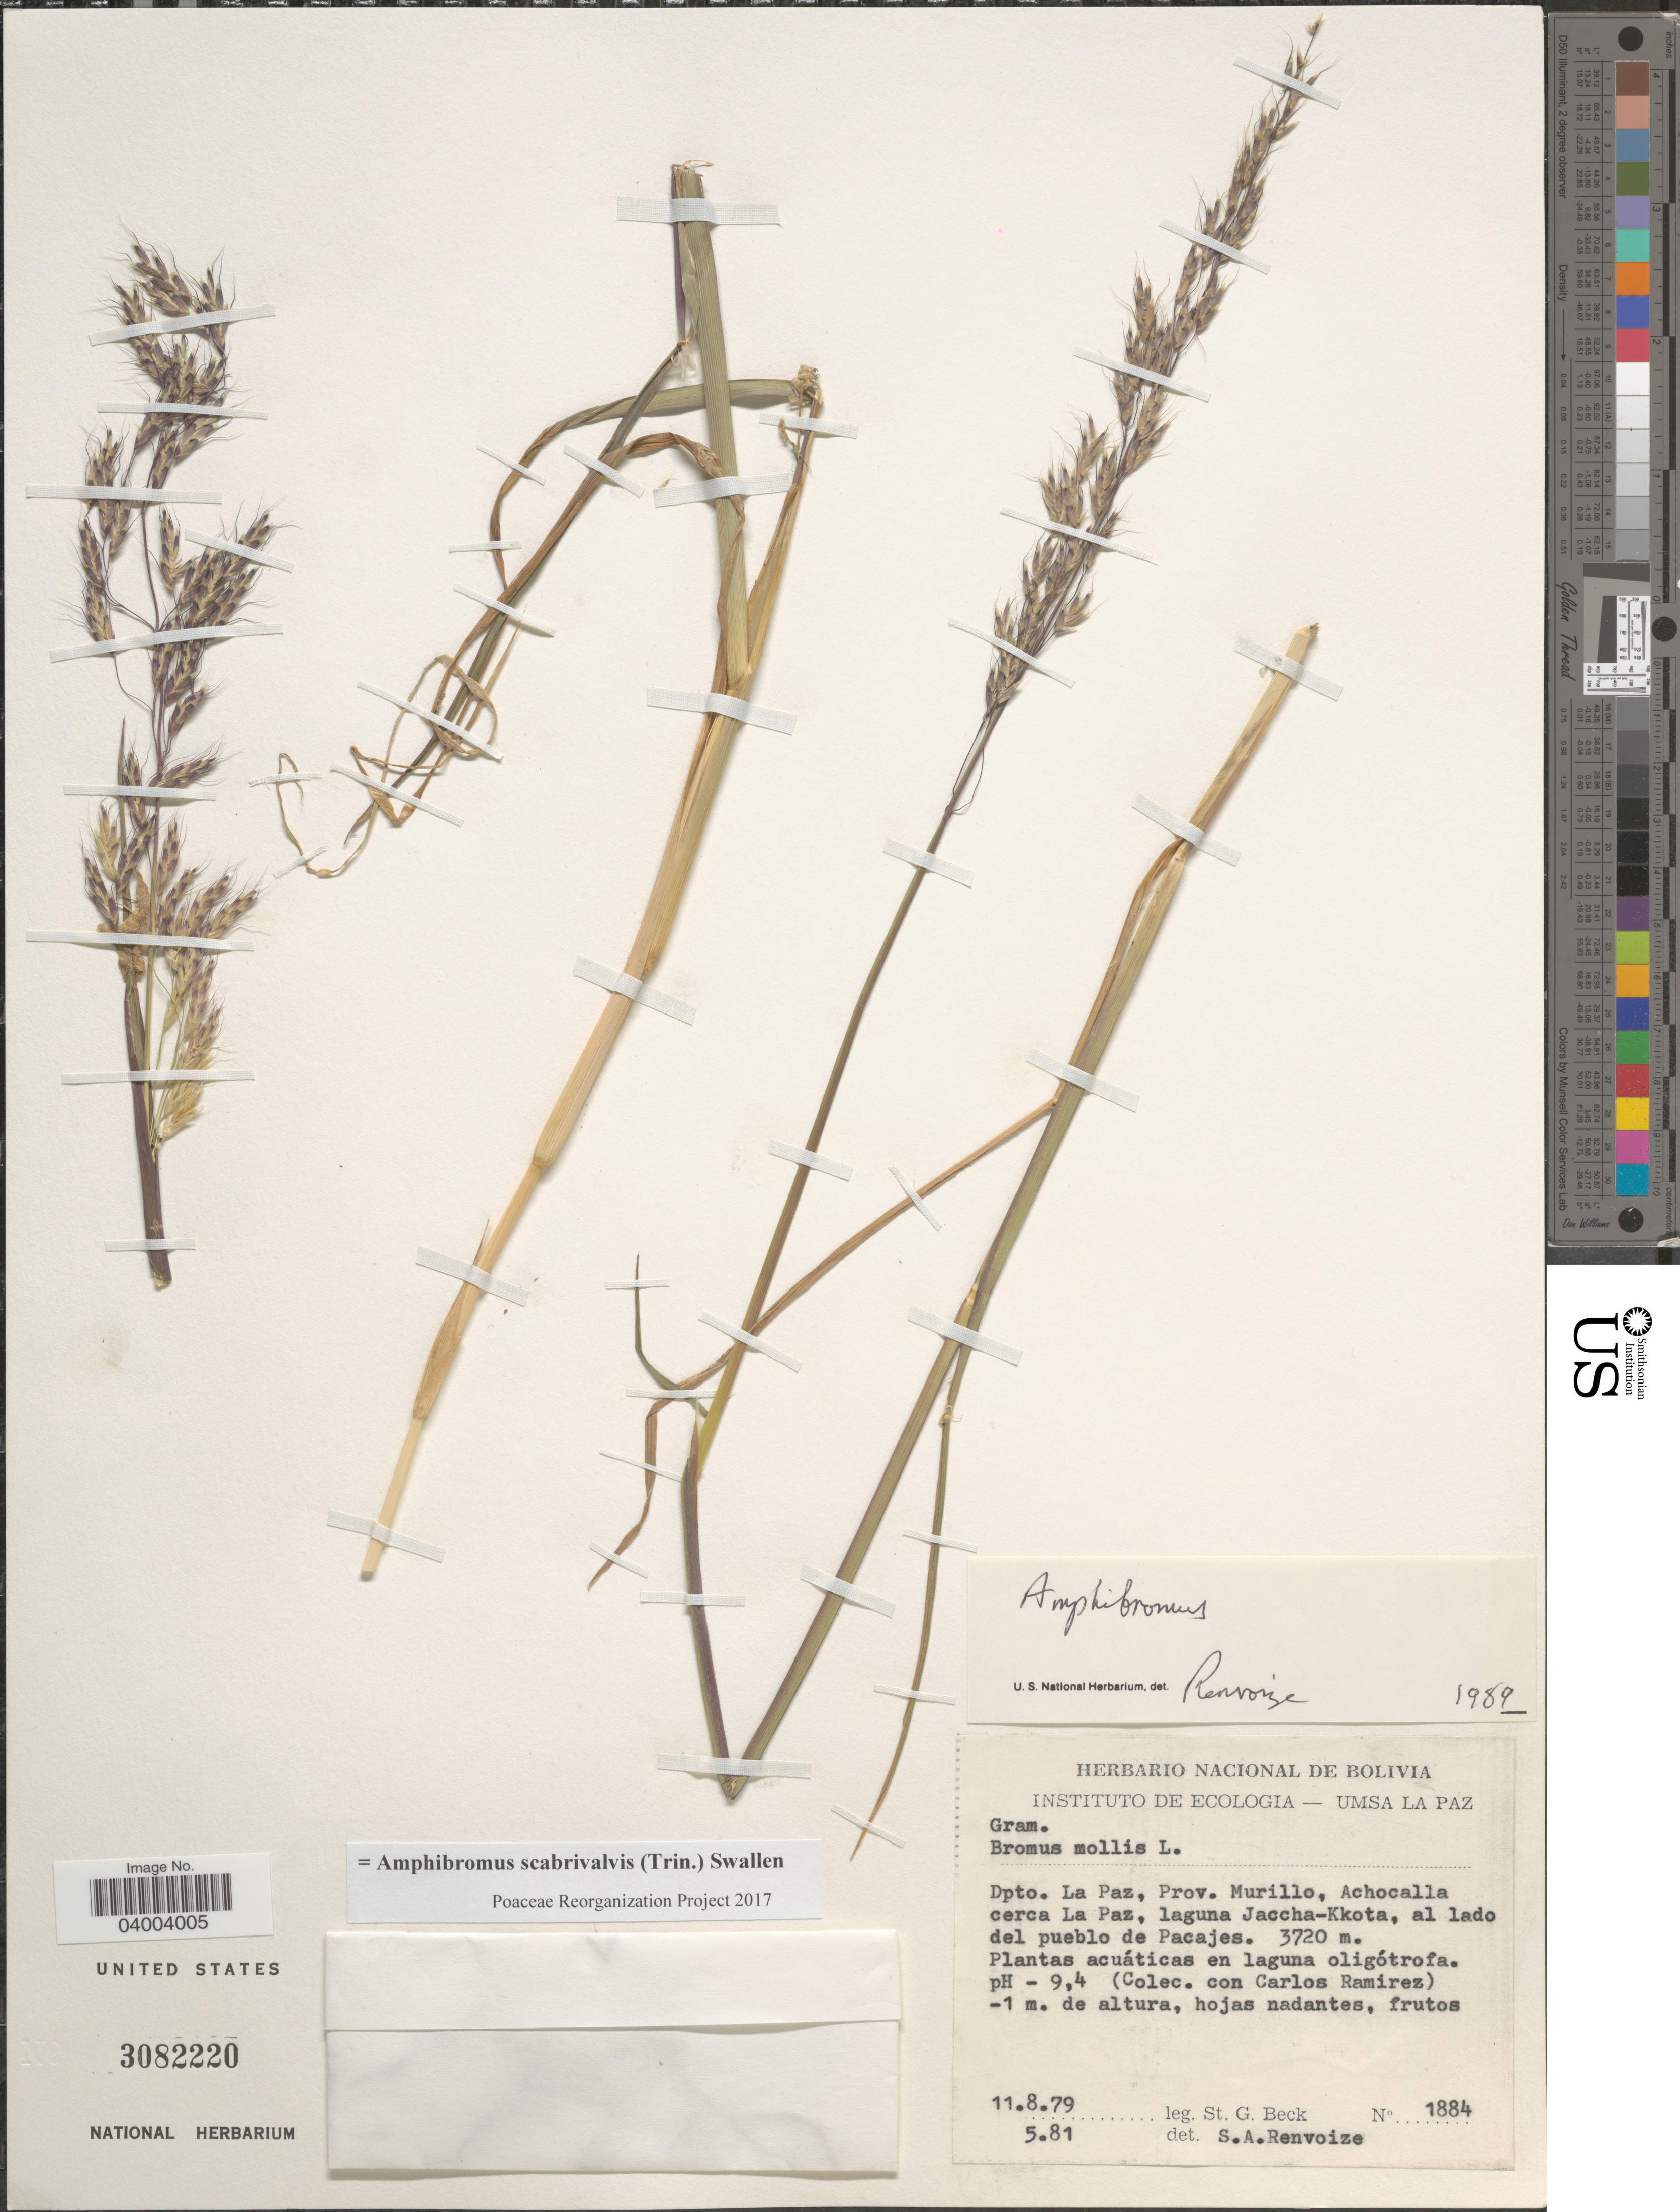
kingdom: Plantae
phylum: Tracheophyta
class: Liliopsida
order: Poales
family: Poaceae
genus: Amphibromus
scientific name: Amphibromus scabrivalvis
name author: (Trin.) Swallen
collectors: S. G. Beck & Carlos Ramírez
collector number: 1884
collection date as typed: Transcribed d/m/y: 11/8/79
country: Bolivia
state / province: La Paz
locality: Dpto. La Paz, Prov. Murillo, Achocalla cerca La Paz, laguna Jaccha-Kkota, al lado del pueblo de Pacajes.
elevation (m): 3720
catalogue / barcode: US 3082220